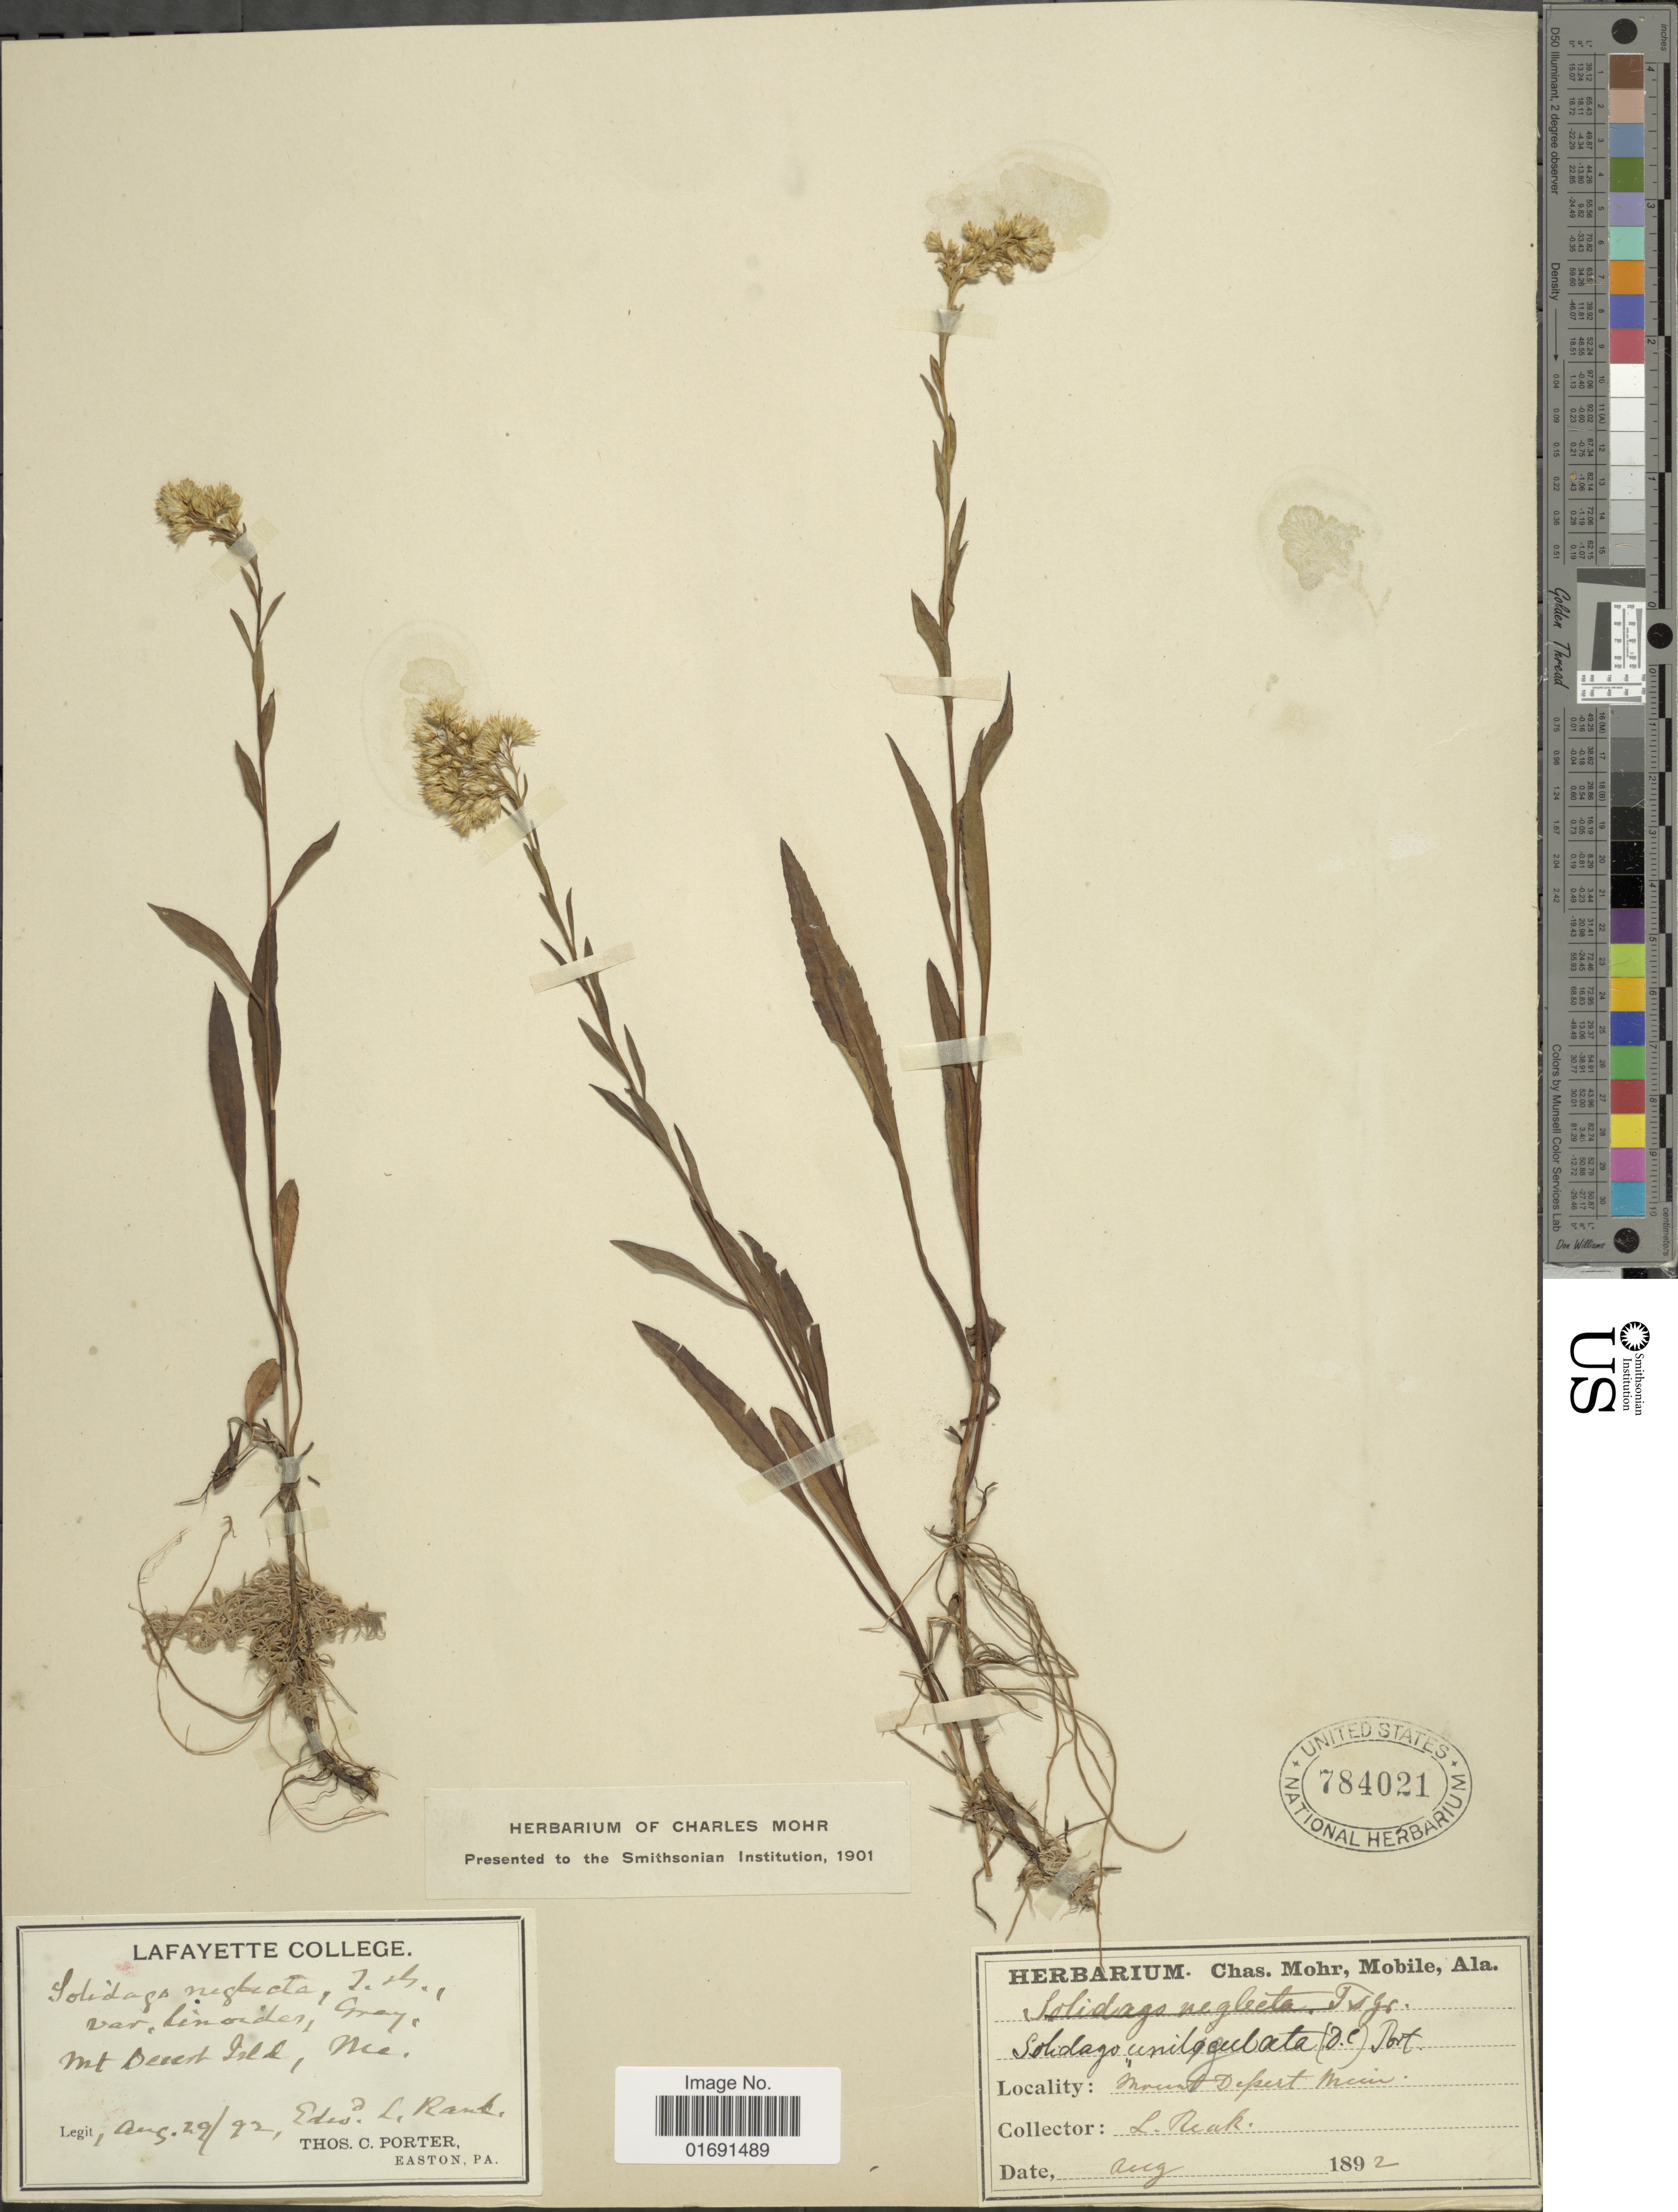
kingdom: Plantae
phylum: Tracheophyta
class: Magnoliopsida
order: Asterales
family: Asteraceae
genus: Solidago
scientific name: Solidago uniligulata var. uniligulata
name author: (DC.) Porter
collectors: L. Reak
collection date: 1892-08-29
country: United States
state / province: Maine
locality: Mount Desert Isld, Me.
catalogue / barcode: US 784021